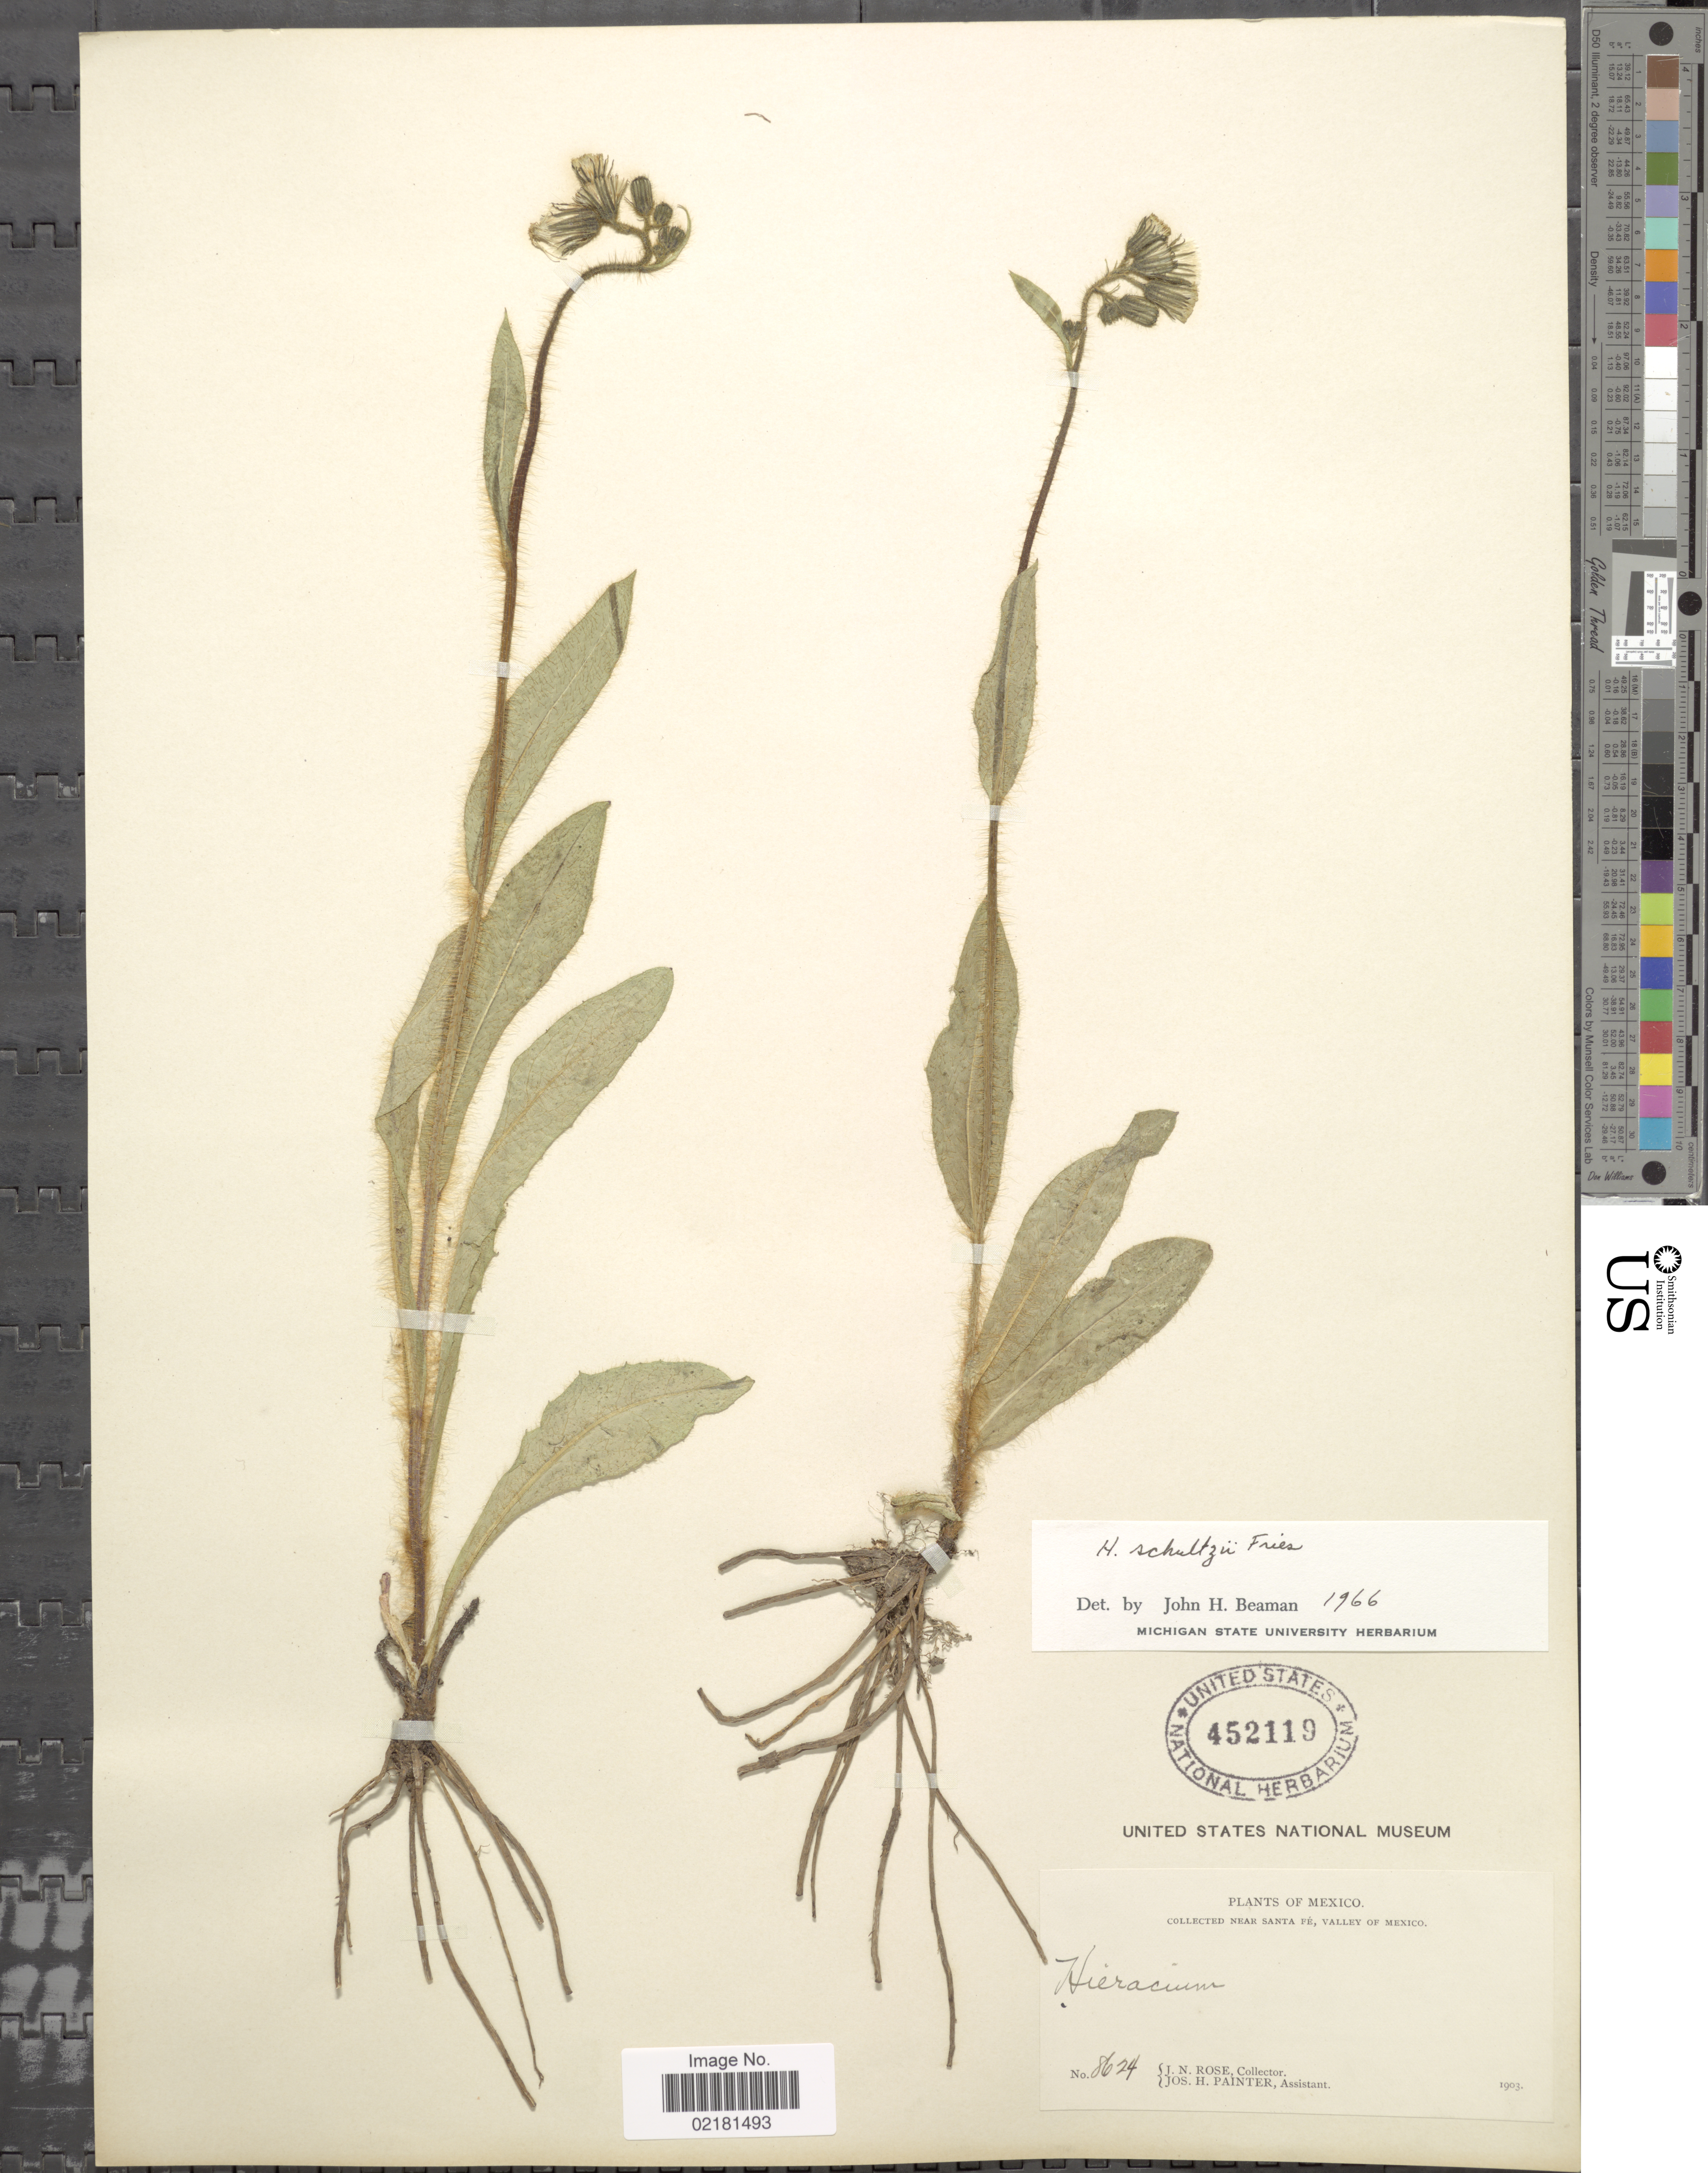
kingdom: Plantae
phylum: Tracheophyta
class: Magnoliopsida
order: Asterales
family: Asteraceae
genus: Hieracium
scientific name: Hieracium schultzii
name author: Fr.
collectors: J. N. Rose & J. H. Painter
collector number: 8624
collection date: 1903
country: Mexico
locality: Near Santa Fé, valley of Mexico.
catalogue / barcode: US 452119